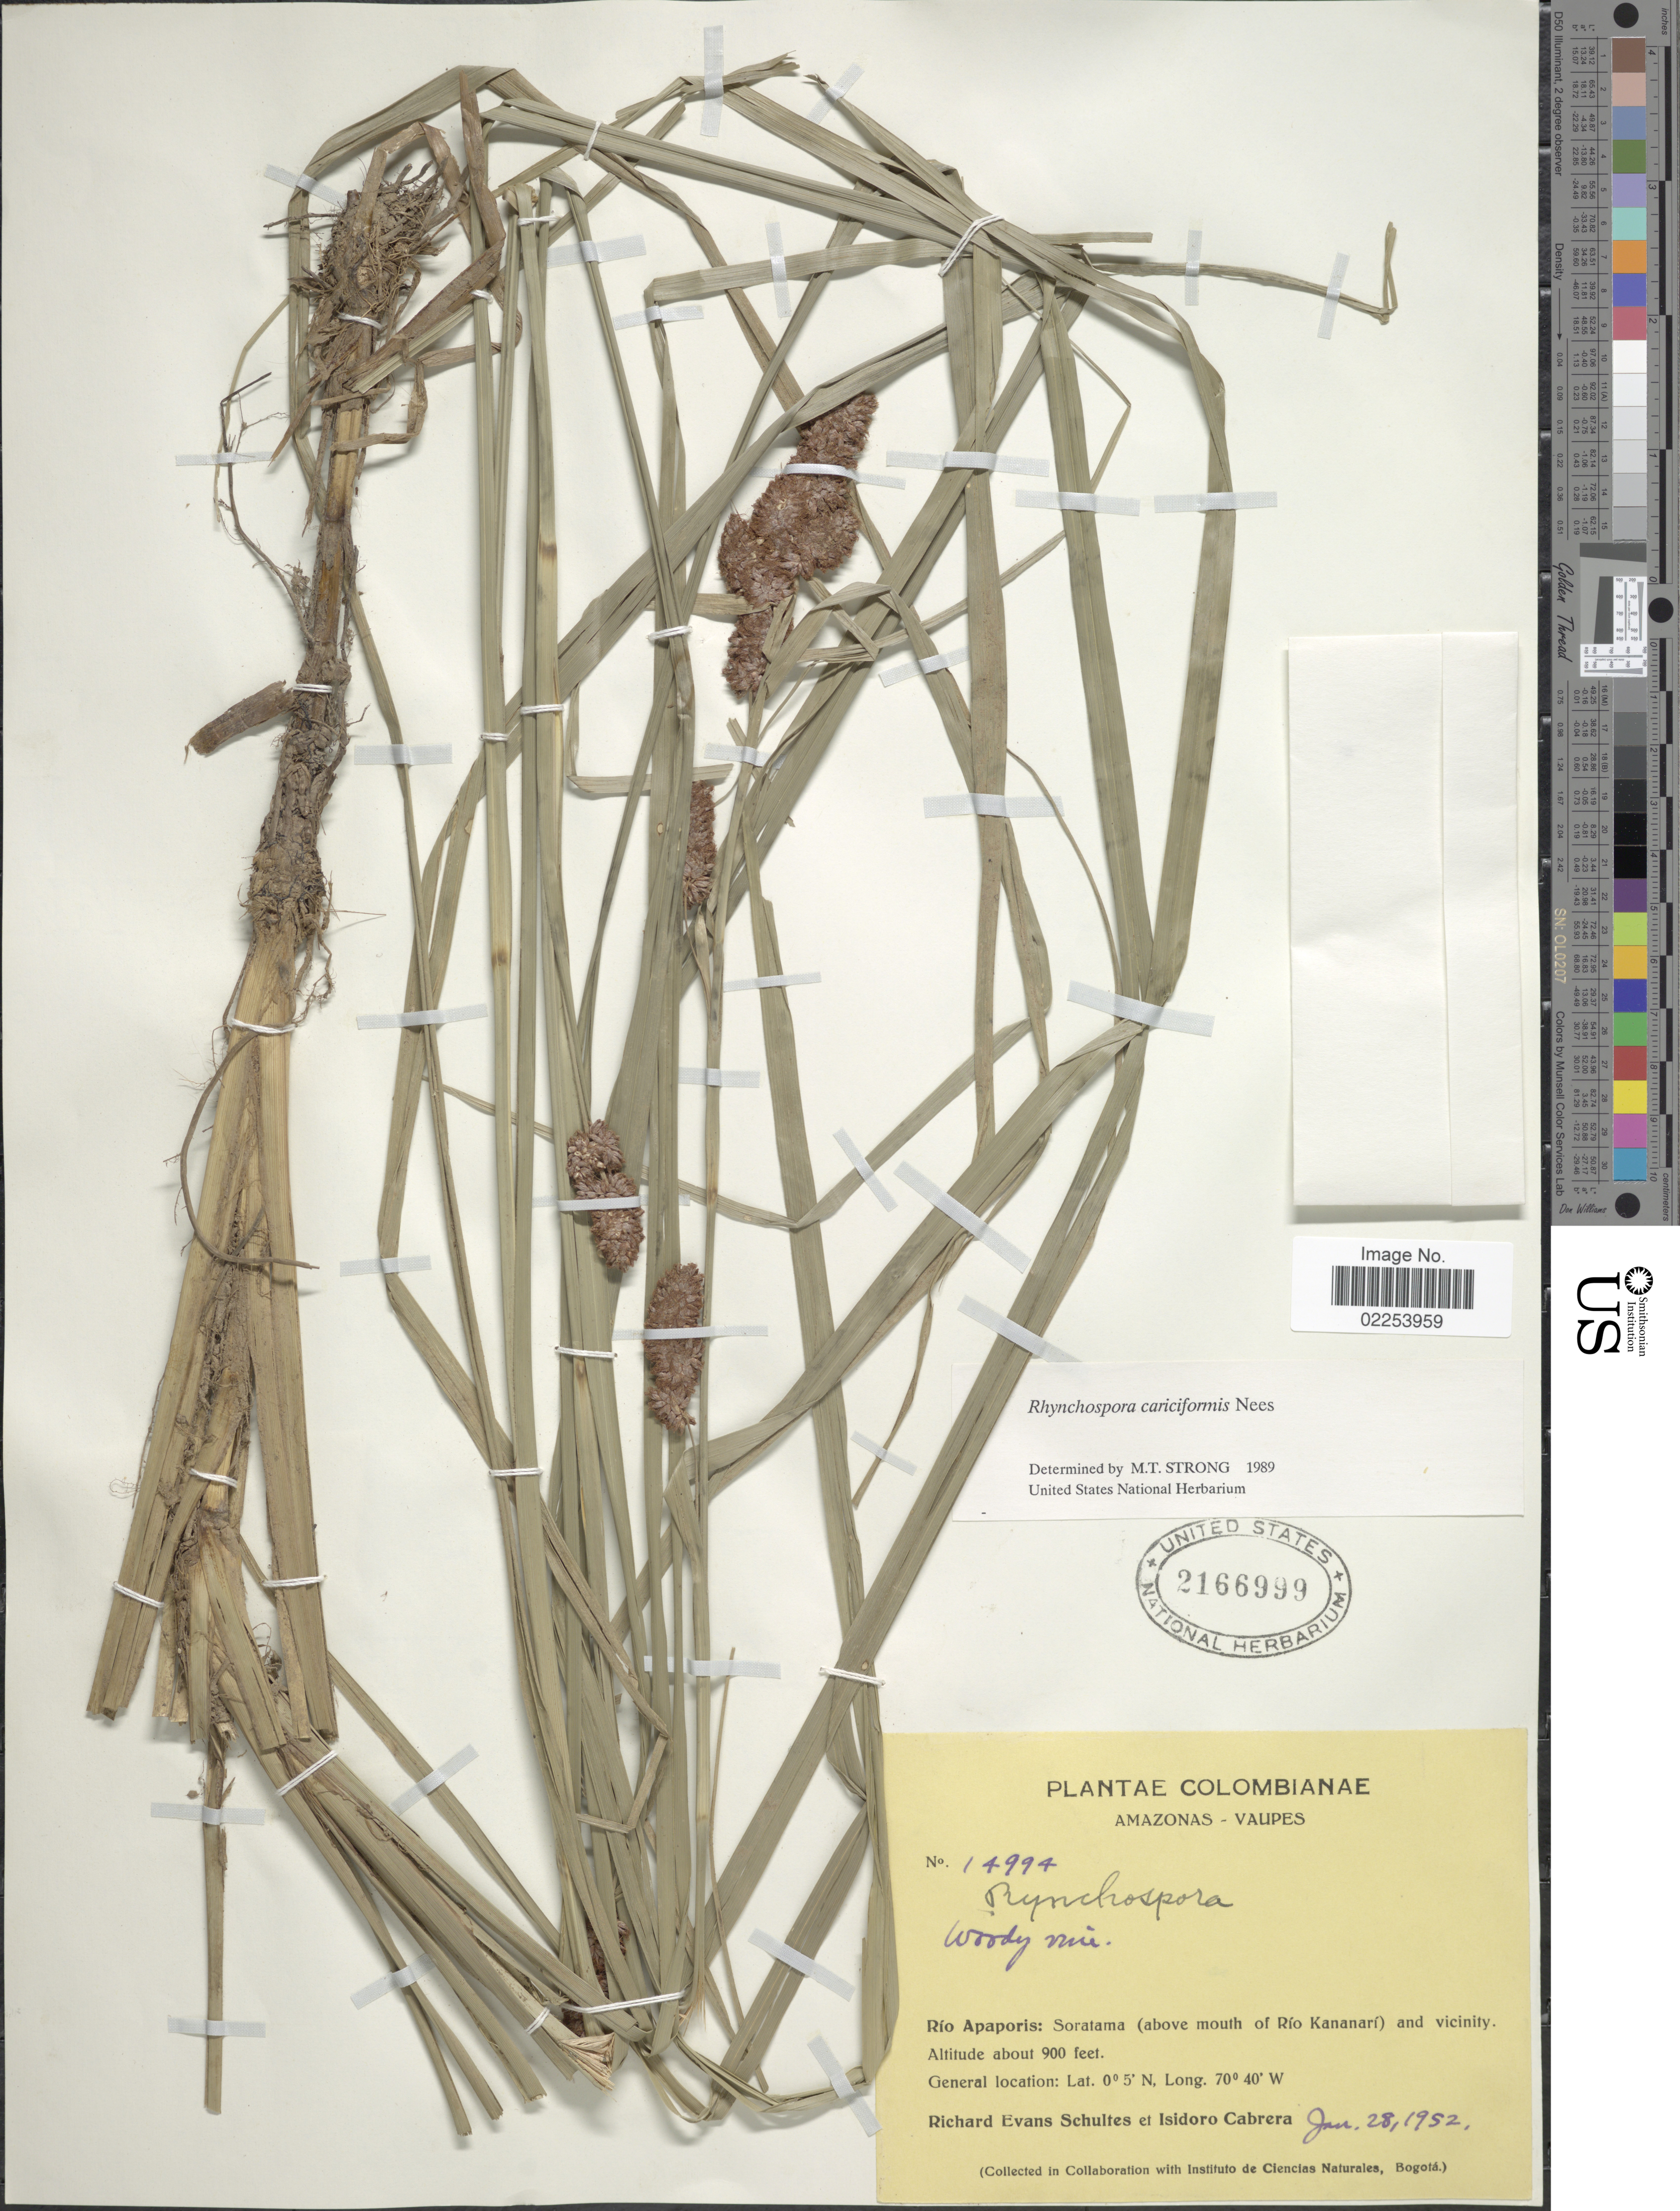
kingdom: Plantae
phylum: Tracheophyta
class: Liliopsida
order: Poales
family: Cyperaceae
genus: Rhynchospora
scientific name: Rhynchospora cariciformis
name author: Nees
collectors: R. E. Schultes & I. Cabrera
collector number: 14994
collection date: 1952-01-28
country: Colombia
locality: Amazonas - Vaupes, Rio Apaporis: Soratama (above mouth of Rio Kananari) and vicinity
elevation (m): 274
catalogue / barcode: US 2166999